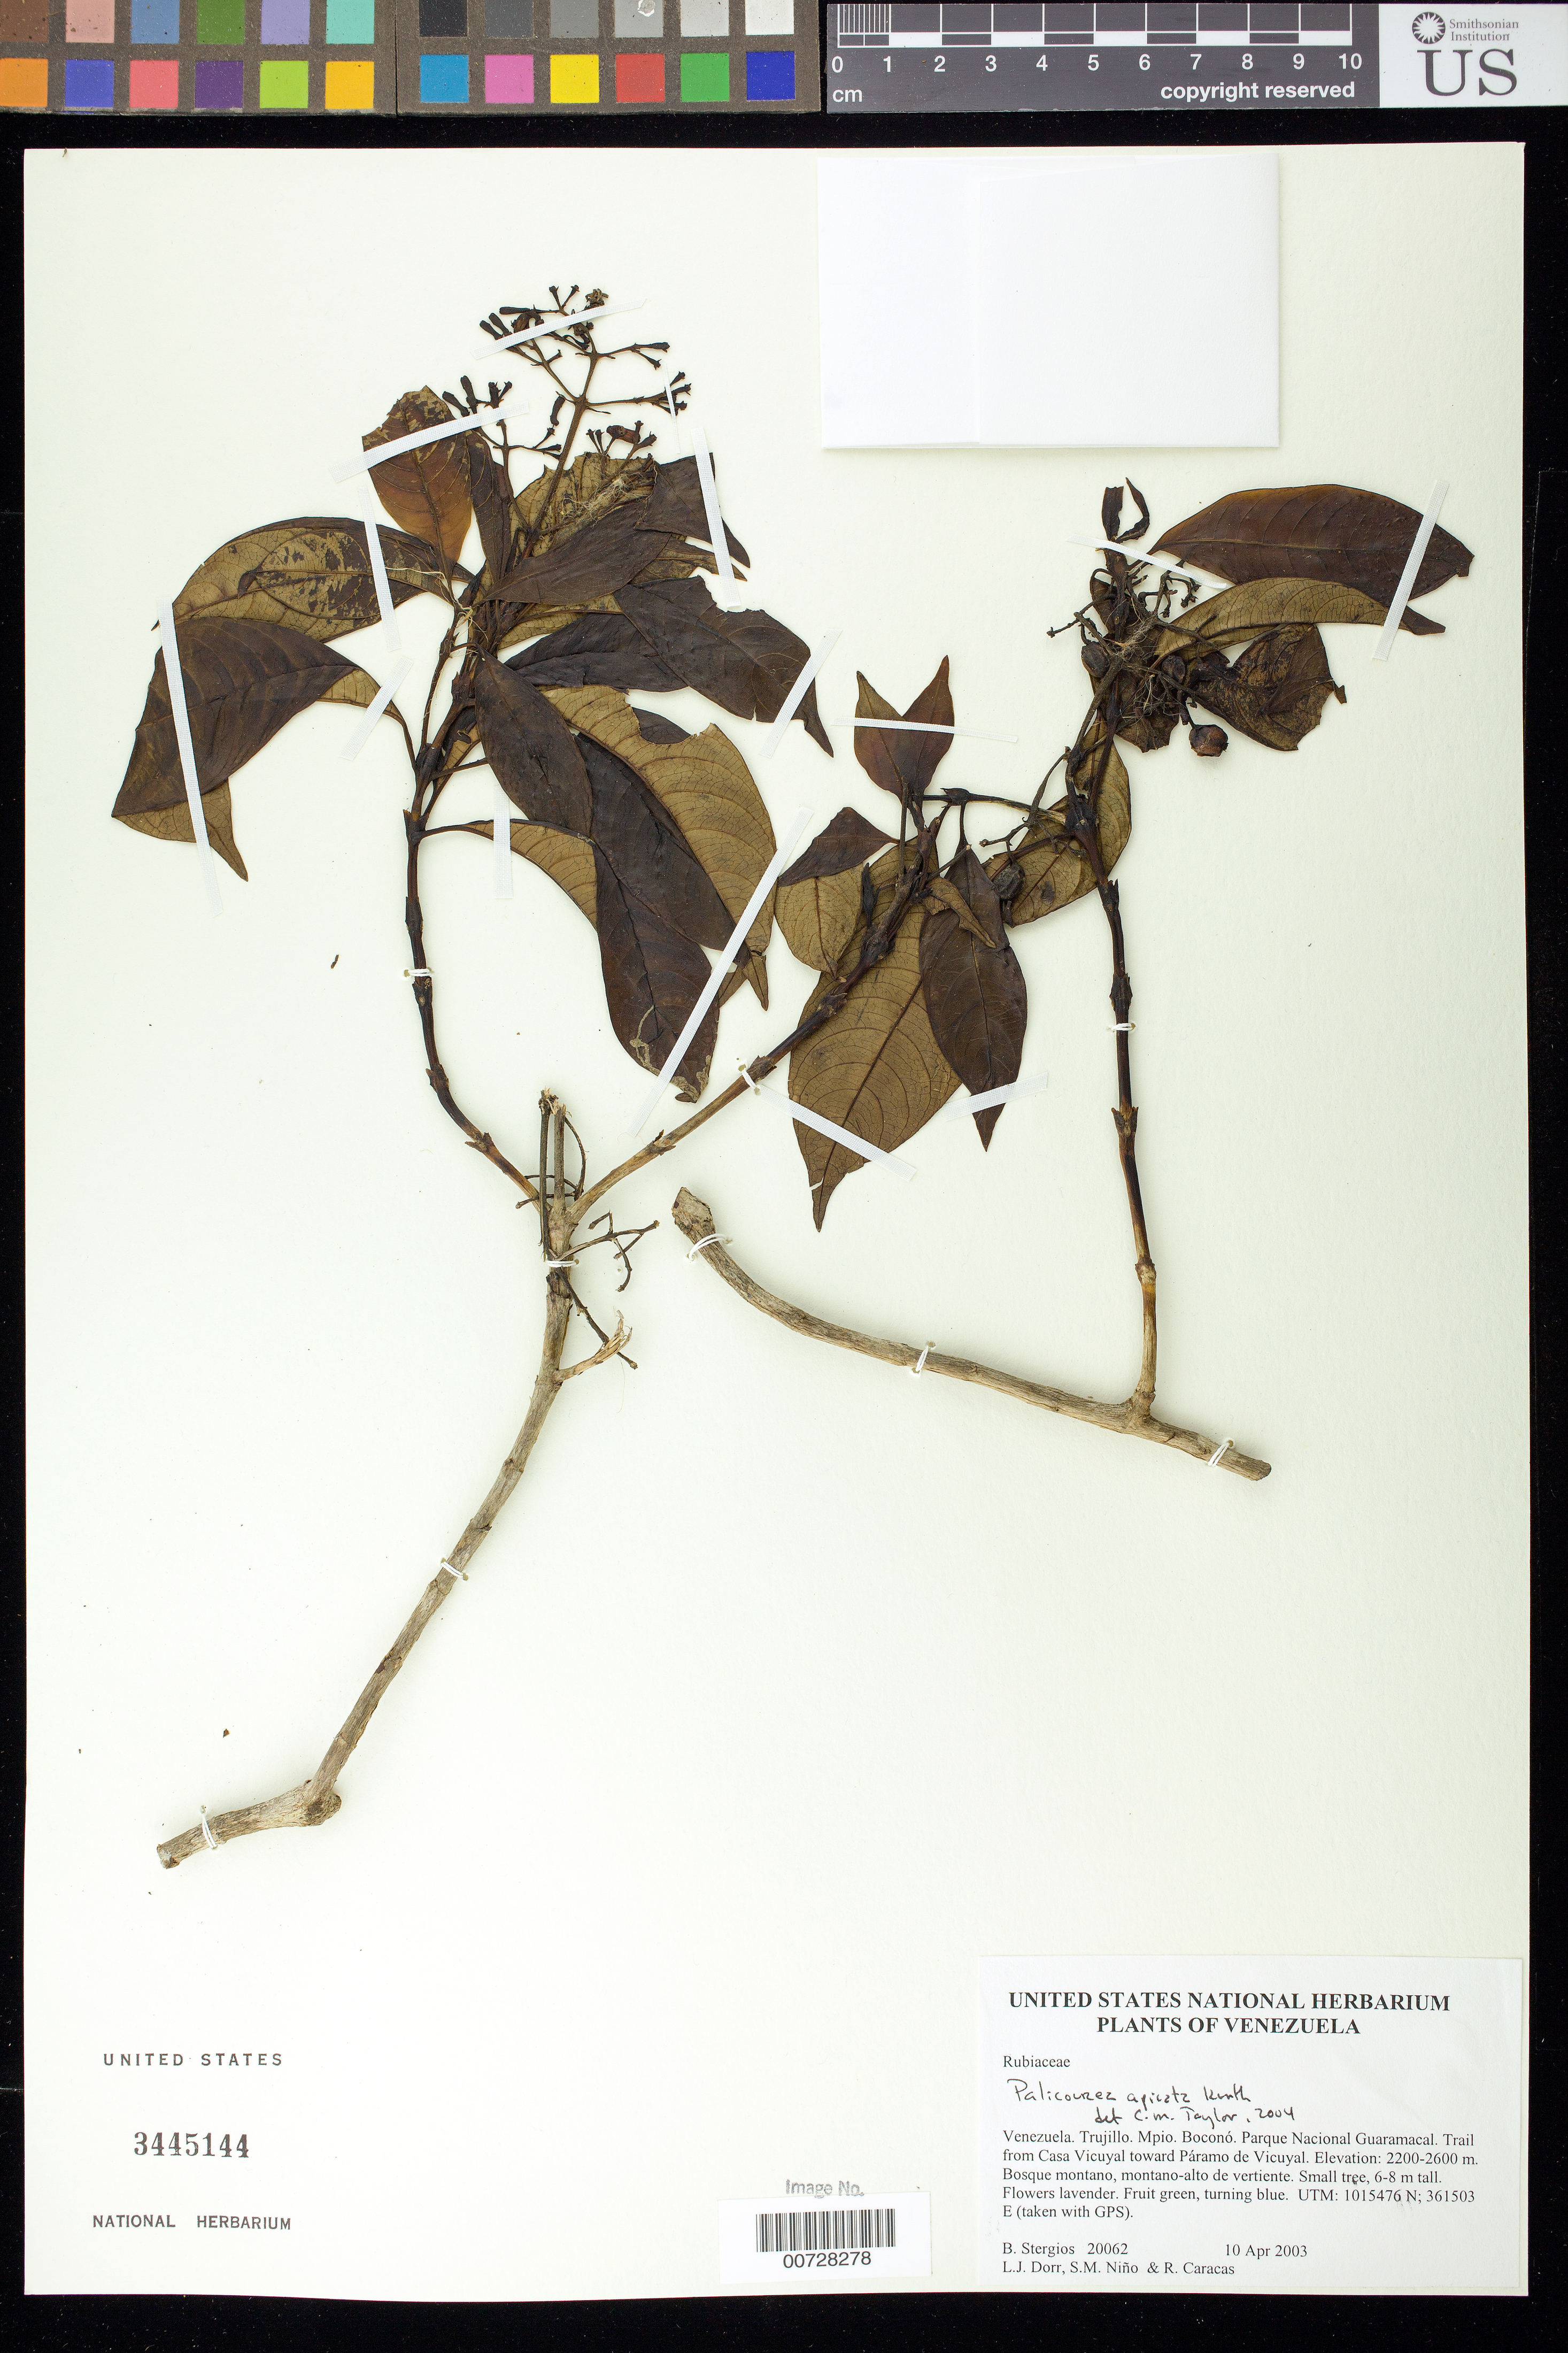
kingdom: Plantae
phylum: Tracheophyta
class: Magnoliopsida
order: Gentianales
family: Rubiaceae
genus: Palicourea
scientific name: Palicourea apicata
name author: Kunth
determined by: Taylor, Charlotte M.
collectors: B. G. Stergios, L. J. Dorr, S. M. Niño & R. Caracas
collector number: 20062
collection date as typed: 10 Apr 2003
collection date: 2003-04-10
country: Venezuela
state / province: Trujillo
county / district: Boconó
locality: Parque Nacional Guaramacal. Trail from Casa Vicuyal toward Páramo de Vicuyal.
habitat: Bosque montano, montano-alto de vertiente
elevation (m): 2200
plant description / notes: MO, PORT, US, VEN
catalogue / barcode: US 3445144